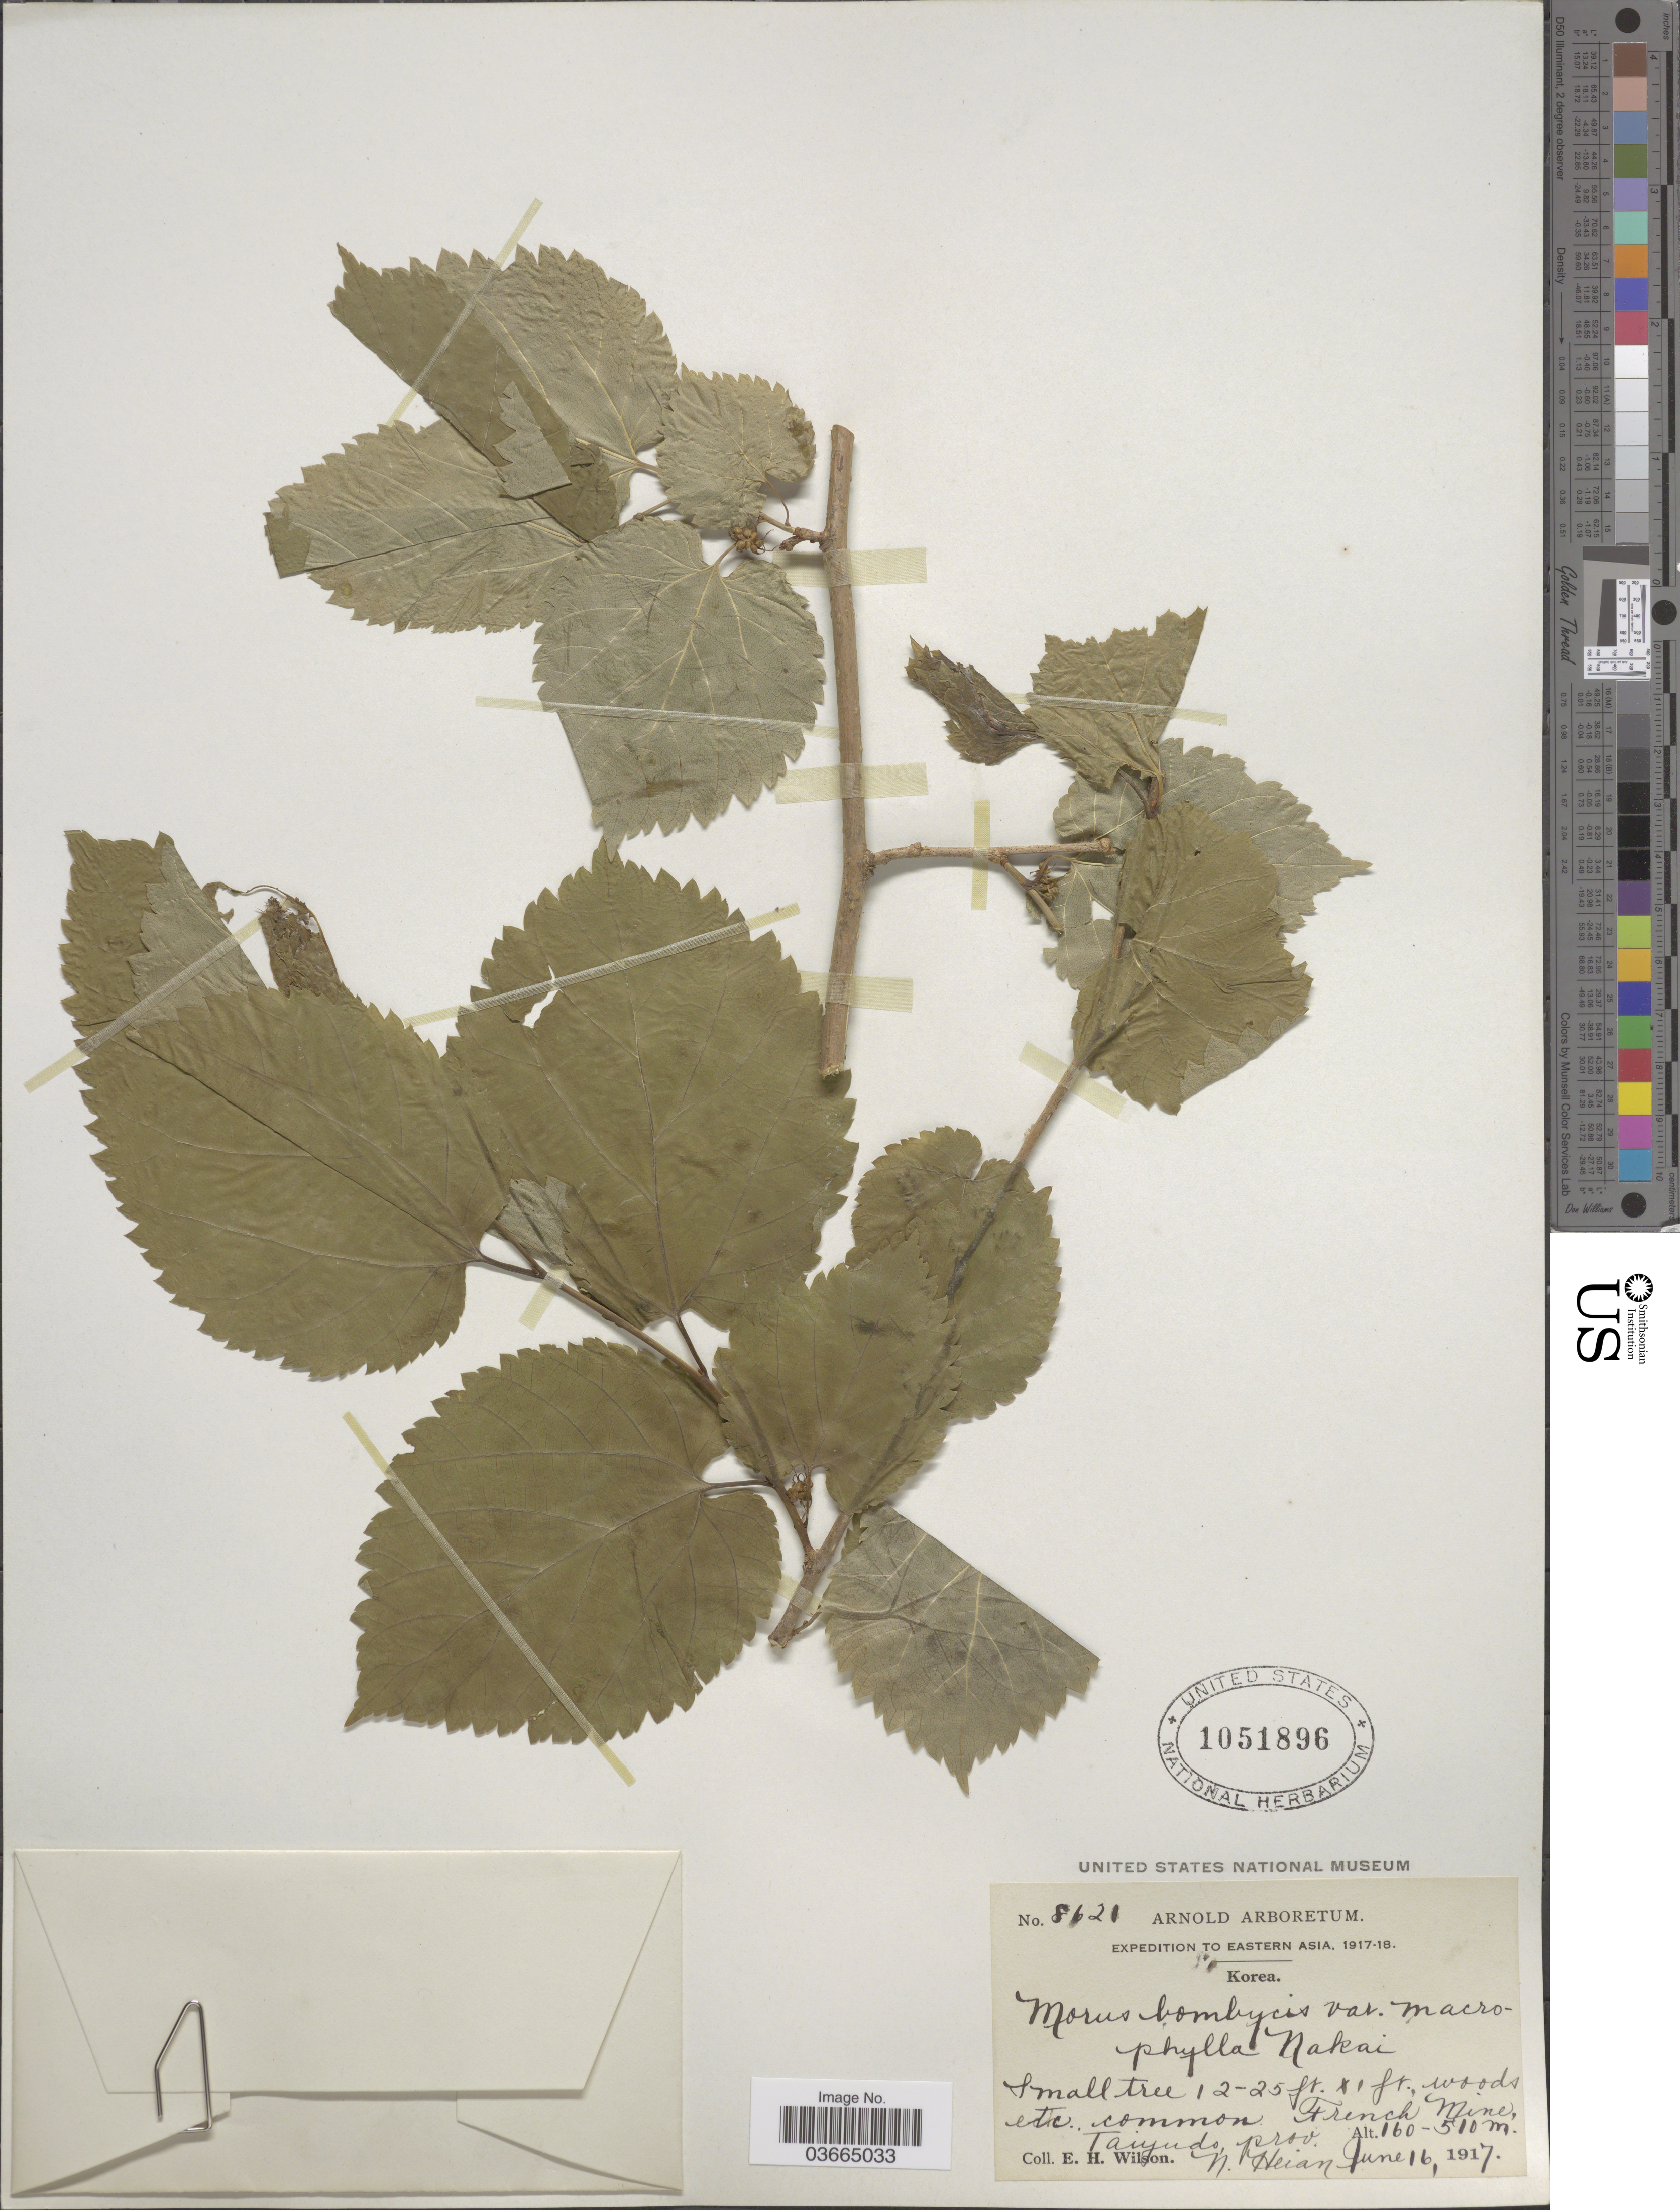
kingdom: Plantae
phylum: Tracheophyta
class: Magnoliopsida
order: Rosales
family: Moraceae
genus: Morus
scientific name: Morus bombycis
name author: Koidz.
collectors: E. Wilson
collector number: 8621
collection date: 1917-06-16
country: North Korea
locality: Eastern Asia. Korea. French Mine. Taiyudo, prov. N. Heian.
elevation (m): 160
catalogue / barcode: US 1051896